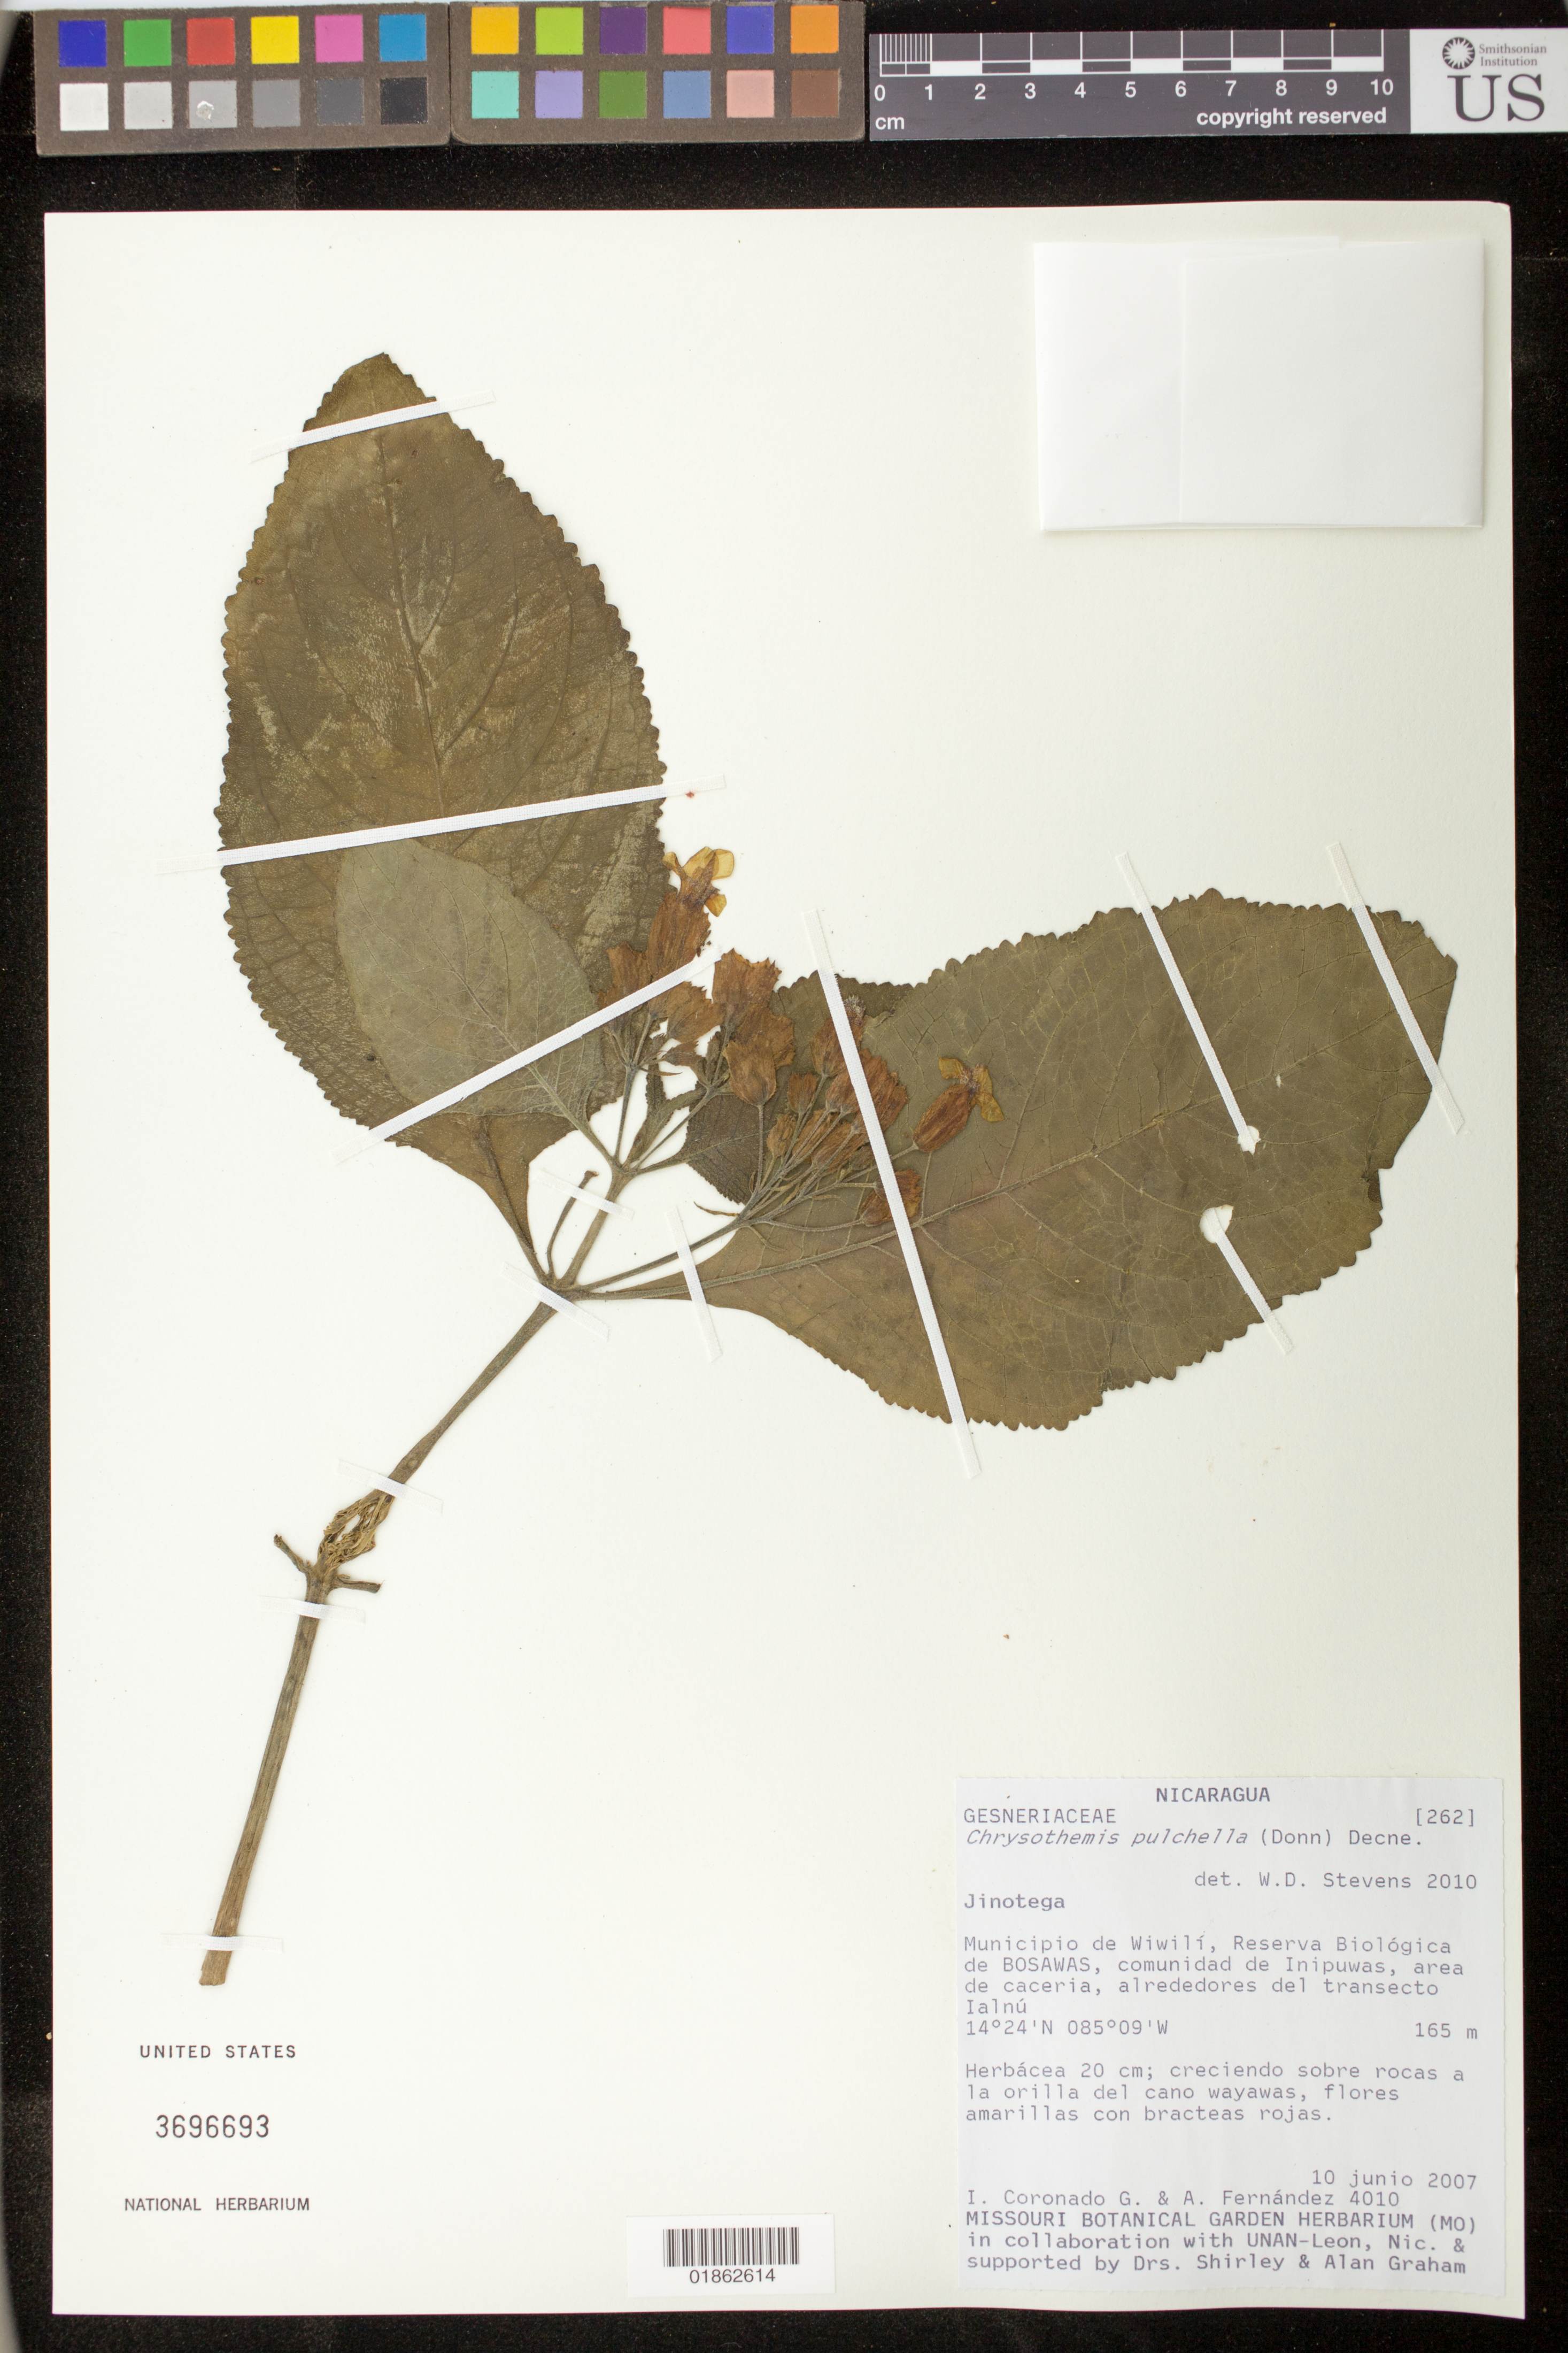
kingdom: Plantae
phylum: Tracheophyta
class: Magnoliopsida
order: Lamiales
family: Gesneriaceae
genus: Chrysothemis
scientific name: Chrysothemis pulchella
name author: (Donn) Decne.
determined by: Stevens, W. Douglas, Missouri Botanical Garden (MO)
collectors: I. Coronado & A. Fernández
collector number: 4010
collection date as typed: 10 junio 2007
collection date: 2007-06-10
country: Nicaragua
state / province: Jinotega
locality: Municipio de Wiwili, Reserva Biologica de BOSAWAS, comunidad de Inipuwas, area de caceria, alrededores del transecto Ialnu.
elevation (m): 165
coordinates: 14 24 N, 85 09 W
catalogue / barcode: US 3696693